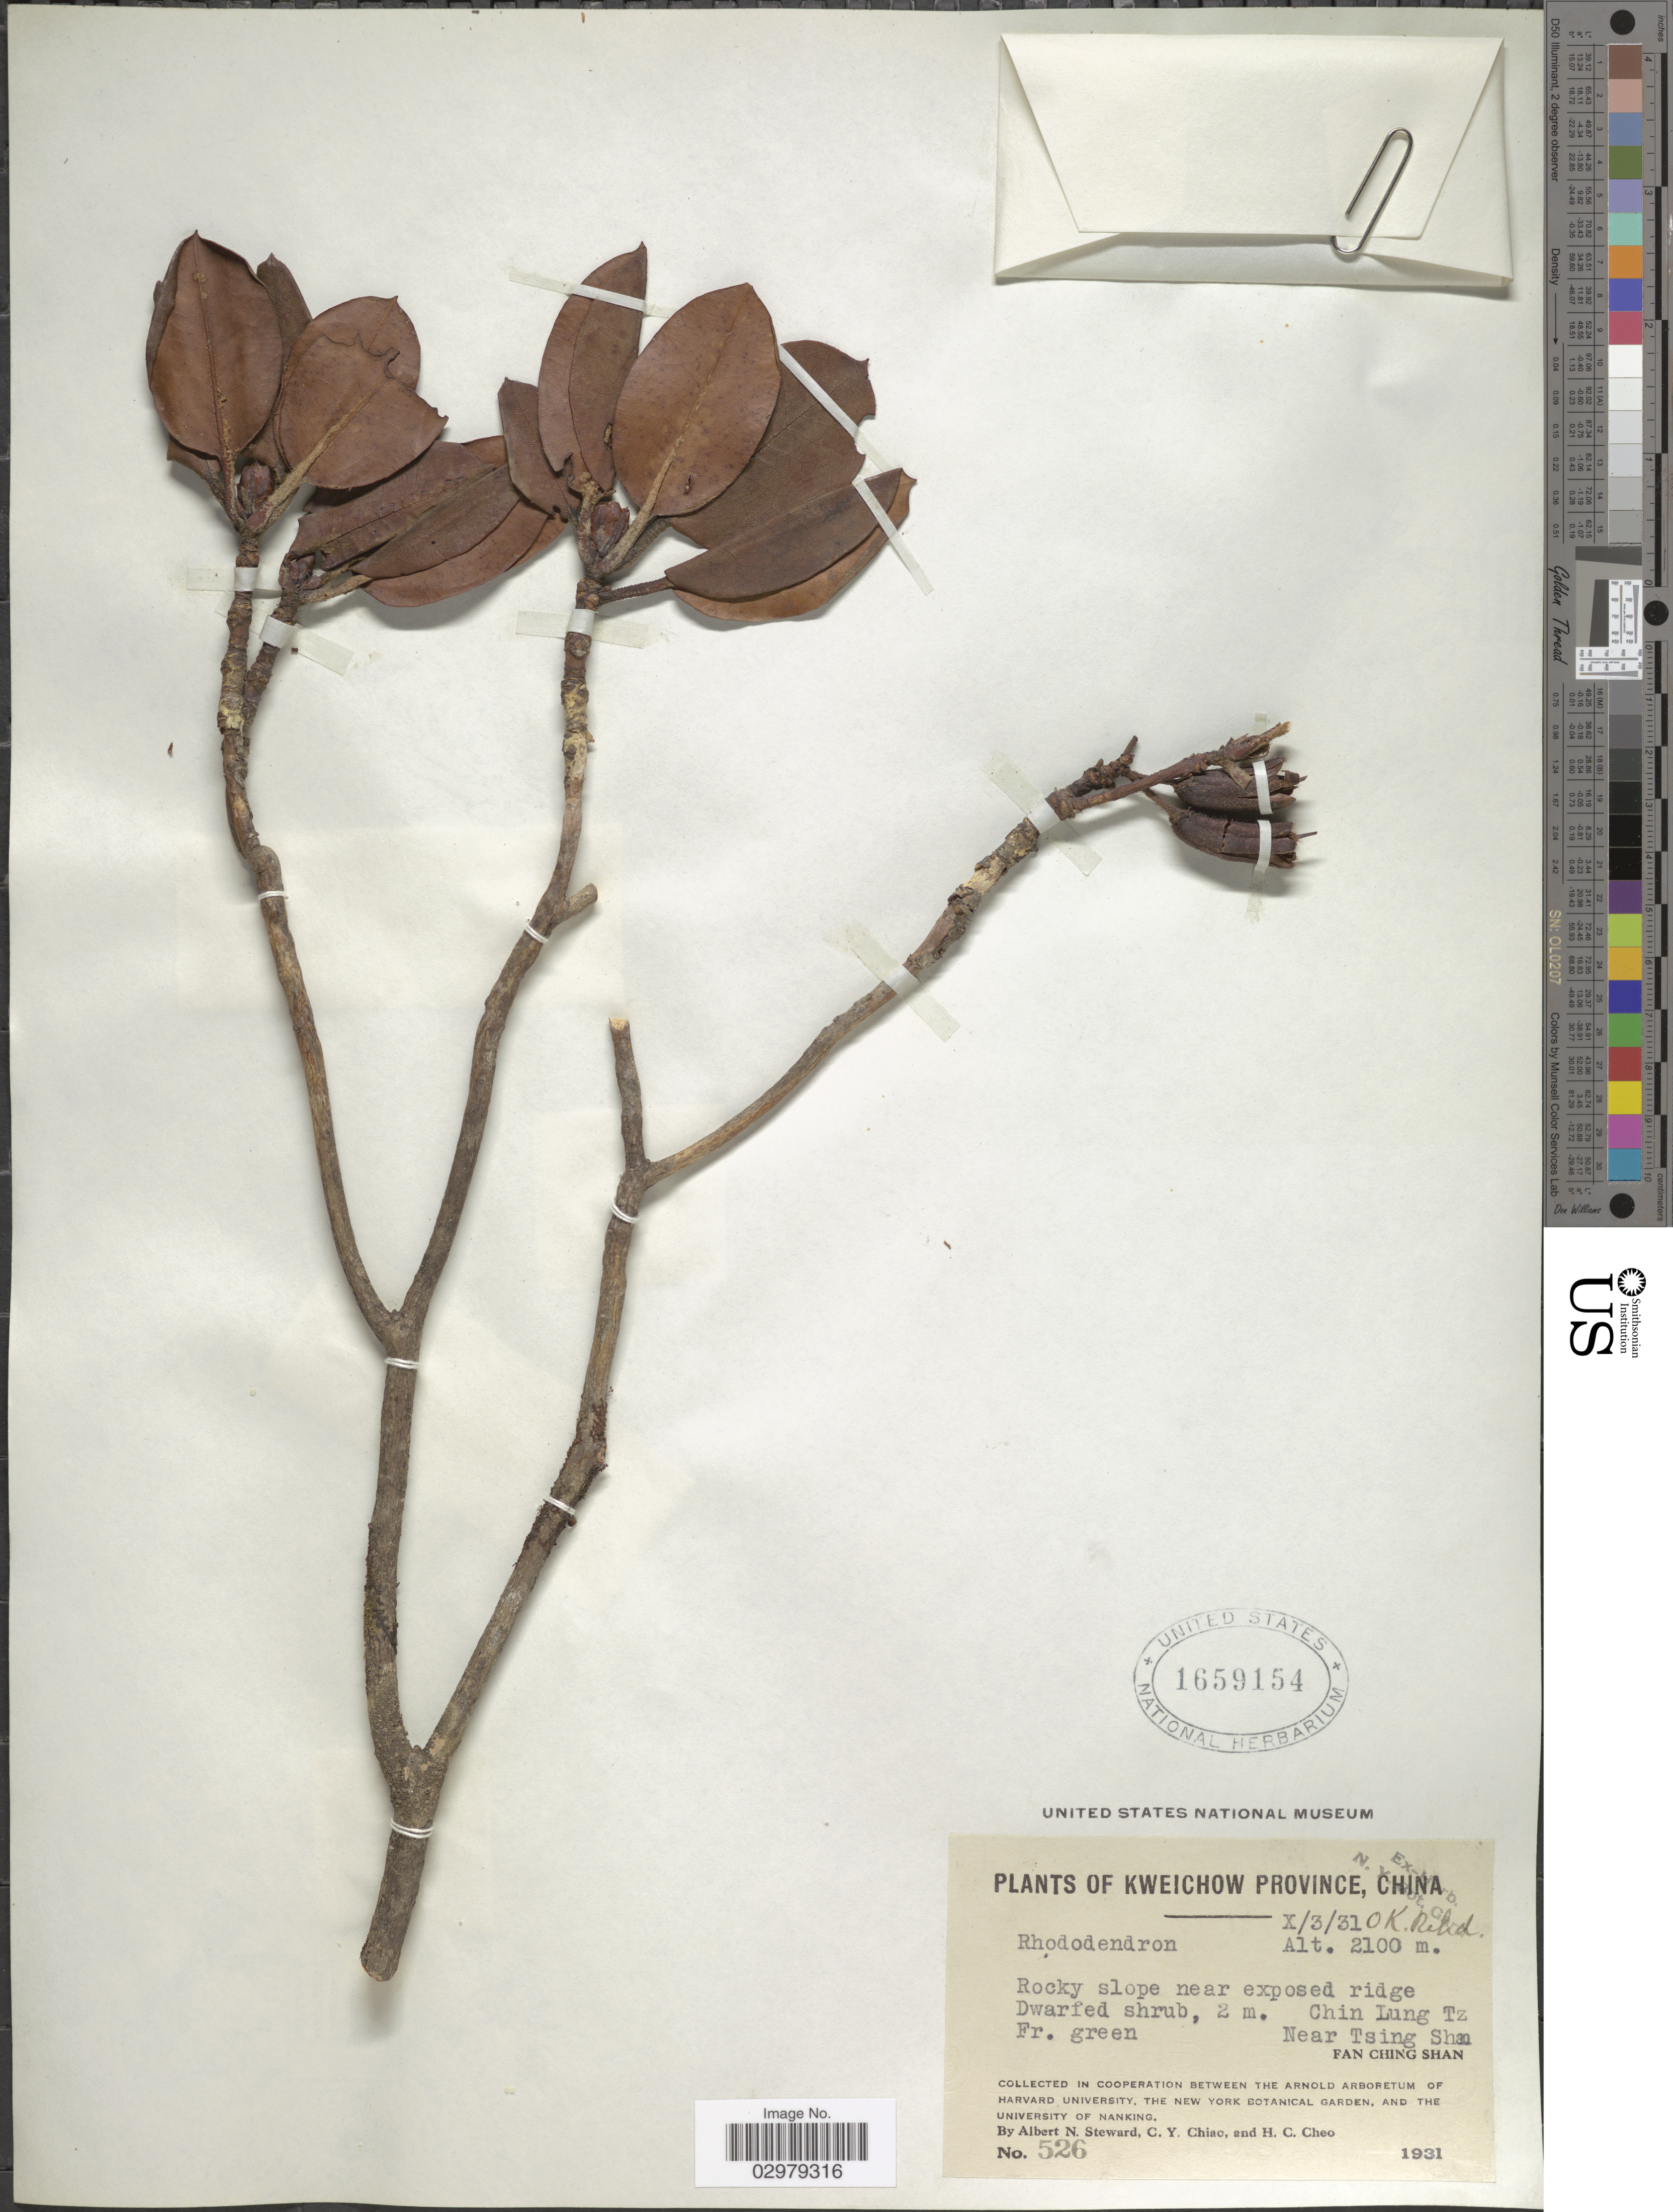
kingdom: Plantae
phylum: Tracheophyta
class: Magnoliopsida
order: Ericales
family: Ericaceae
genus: Rhododendron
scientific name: Rhododendron sp.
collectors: A. N. Steward, C. Y. Chiao & H. Cheo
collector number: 526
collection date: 1931-10-03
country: China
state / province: Guizhou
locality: Kweichow Province. Chin Lung Tz. Near Tsing Shan Fan Ching Shan.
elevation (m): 2100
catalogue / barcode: US 1659154